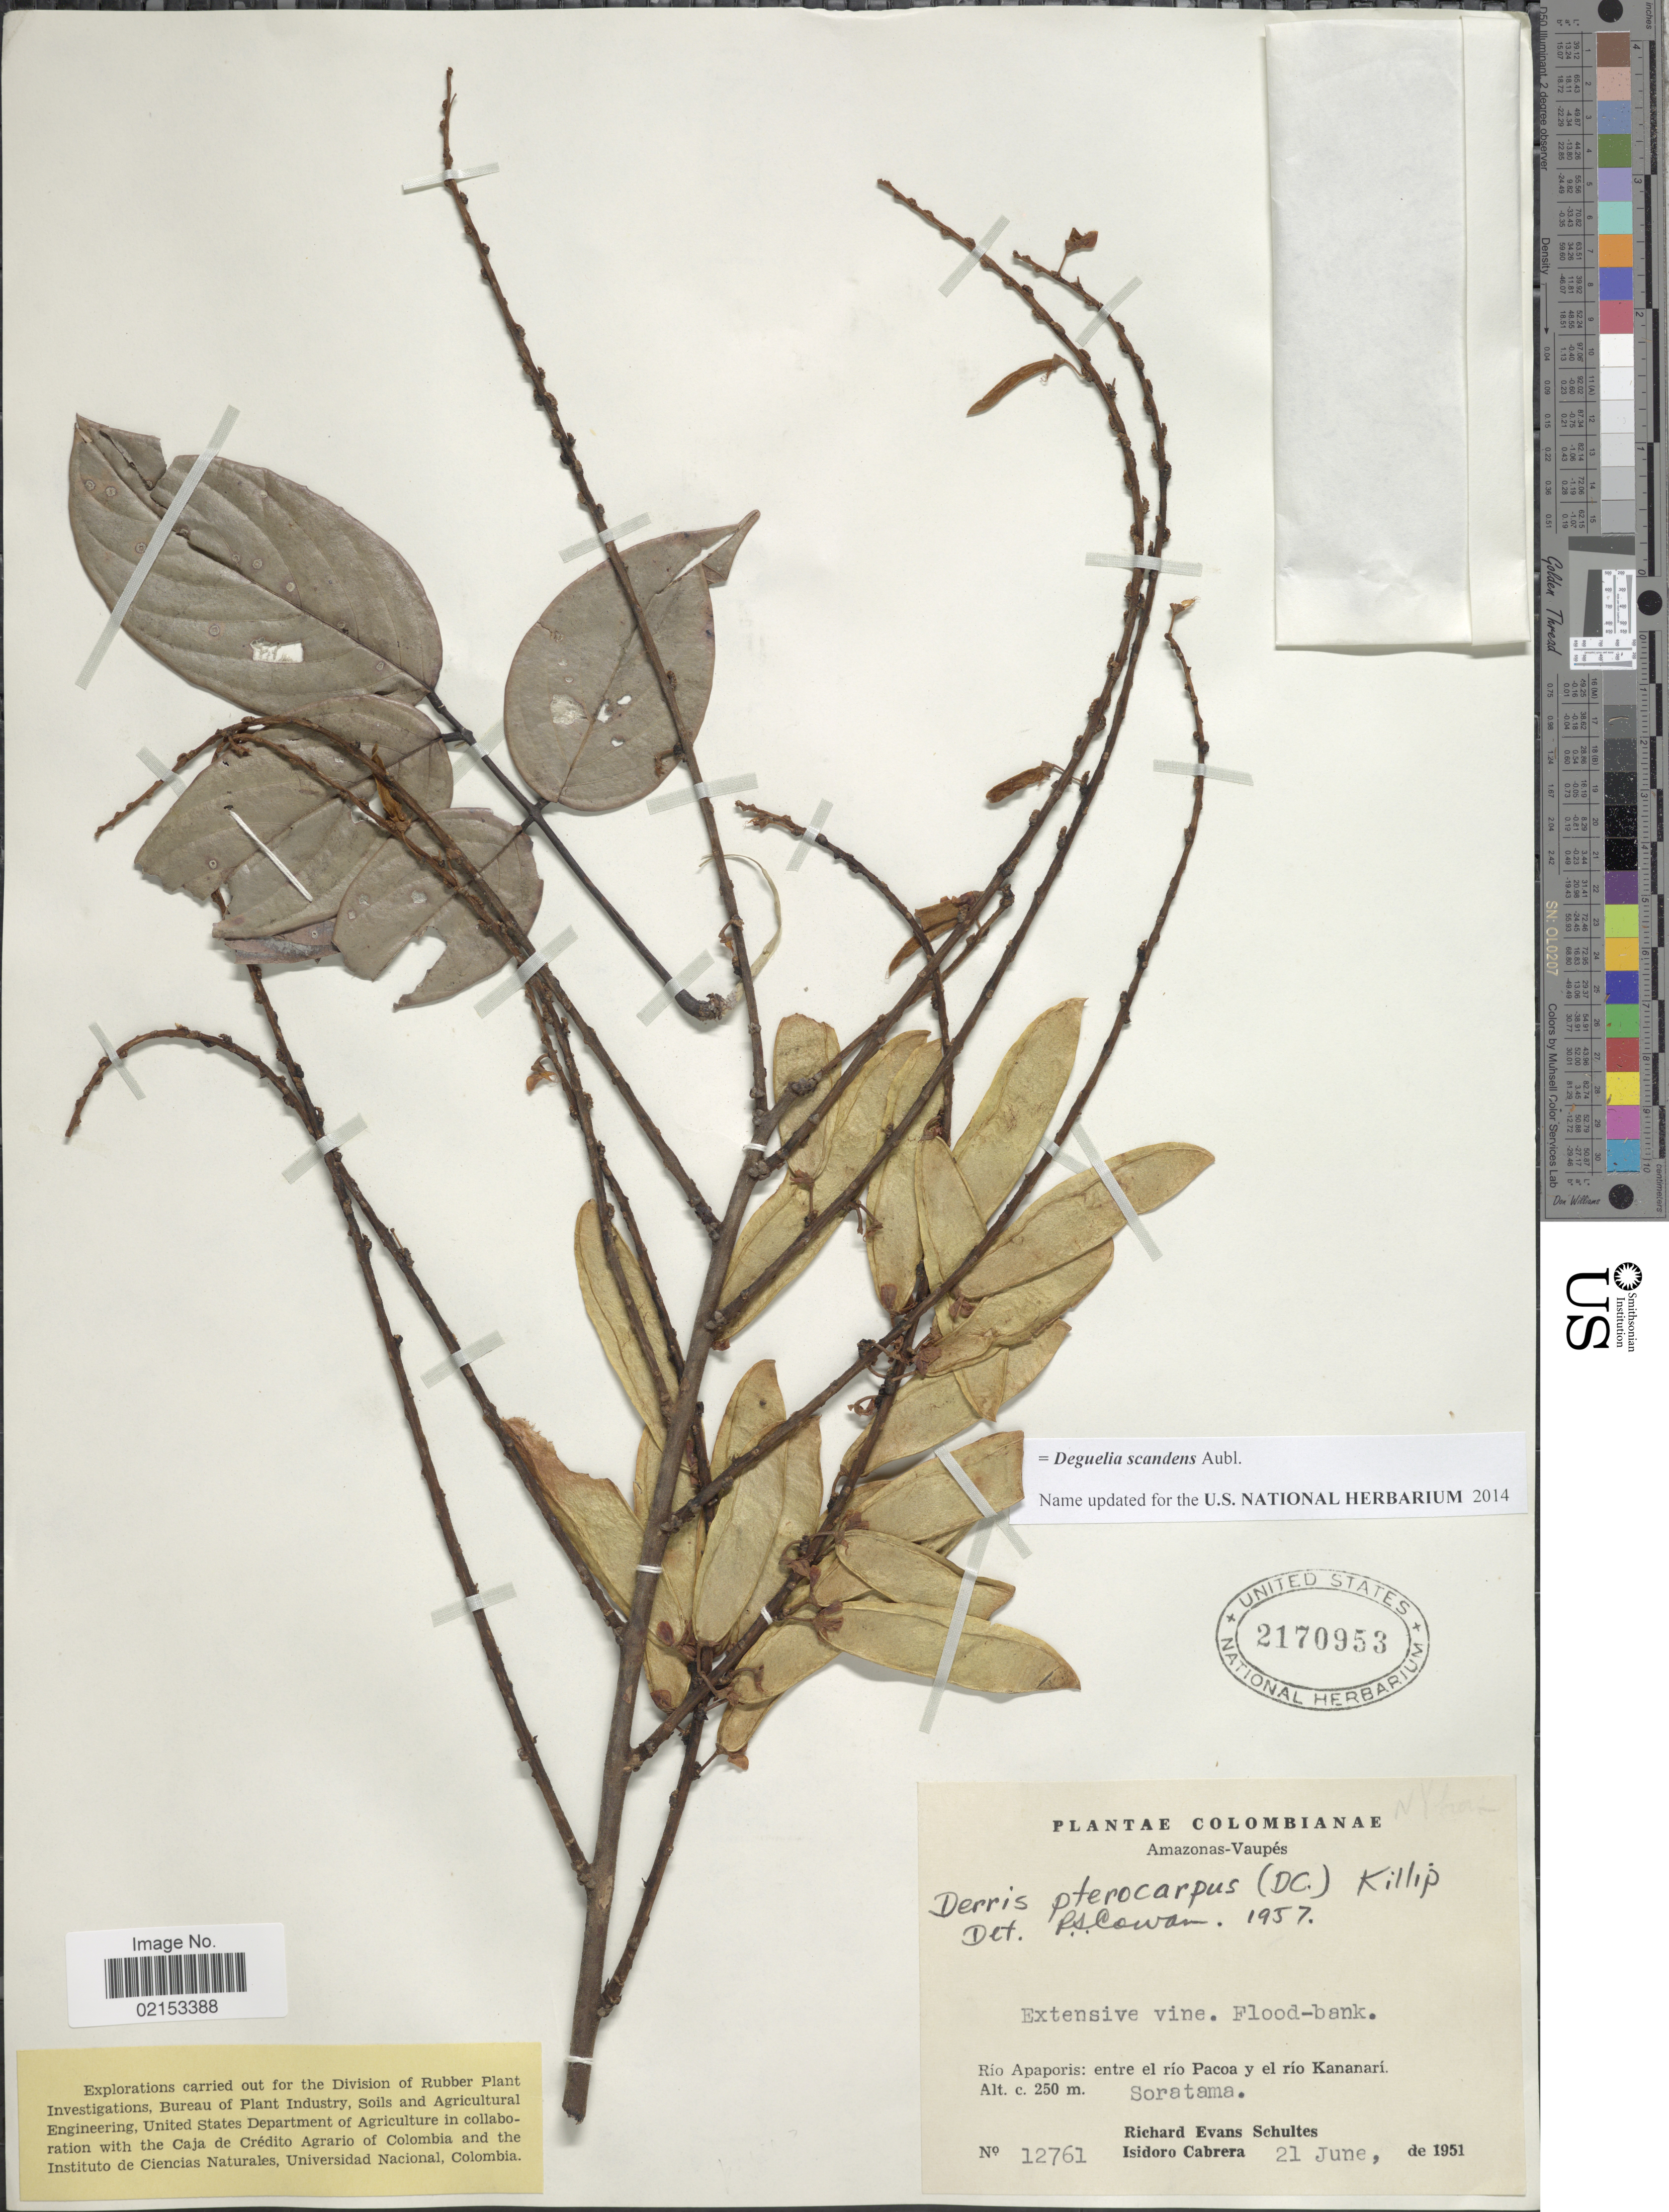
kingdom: Plantae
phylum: Tracheophyta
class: Magnoliopsida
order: Fabales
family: Fabaceae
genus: Deguelia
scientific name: Deguelia scandens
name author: Aubl.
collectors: R. E. Schultes & I. Cabrera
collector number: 12761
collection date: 1951-06-21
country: Colombia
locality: Amazonas-Vaupes, Rio Apaporis, entre el Rio Pacoa y el Rio Kananari, Soratama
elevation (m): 250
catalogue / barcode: US 2170953